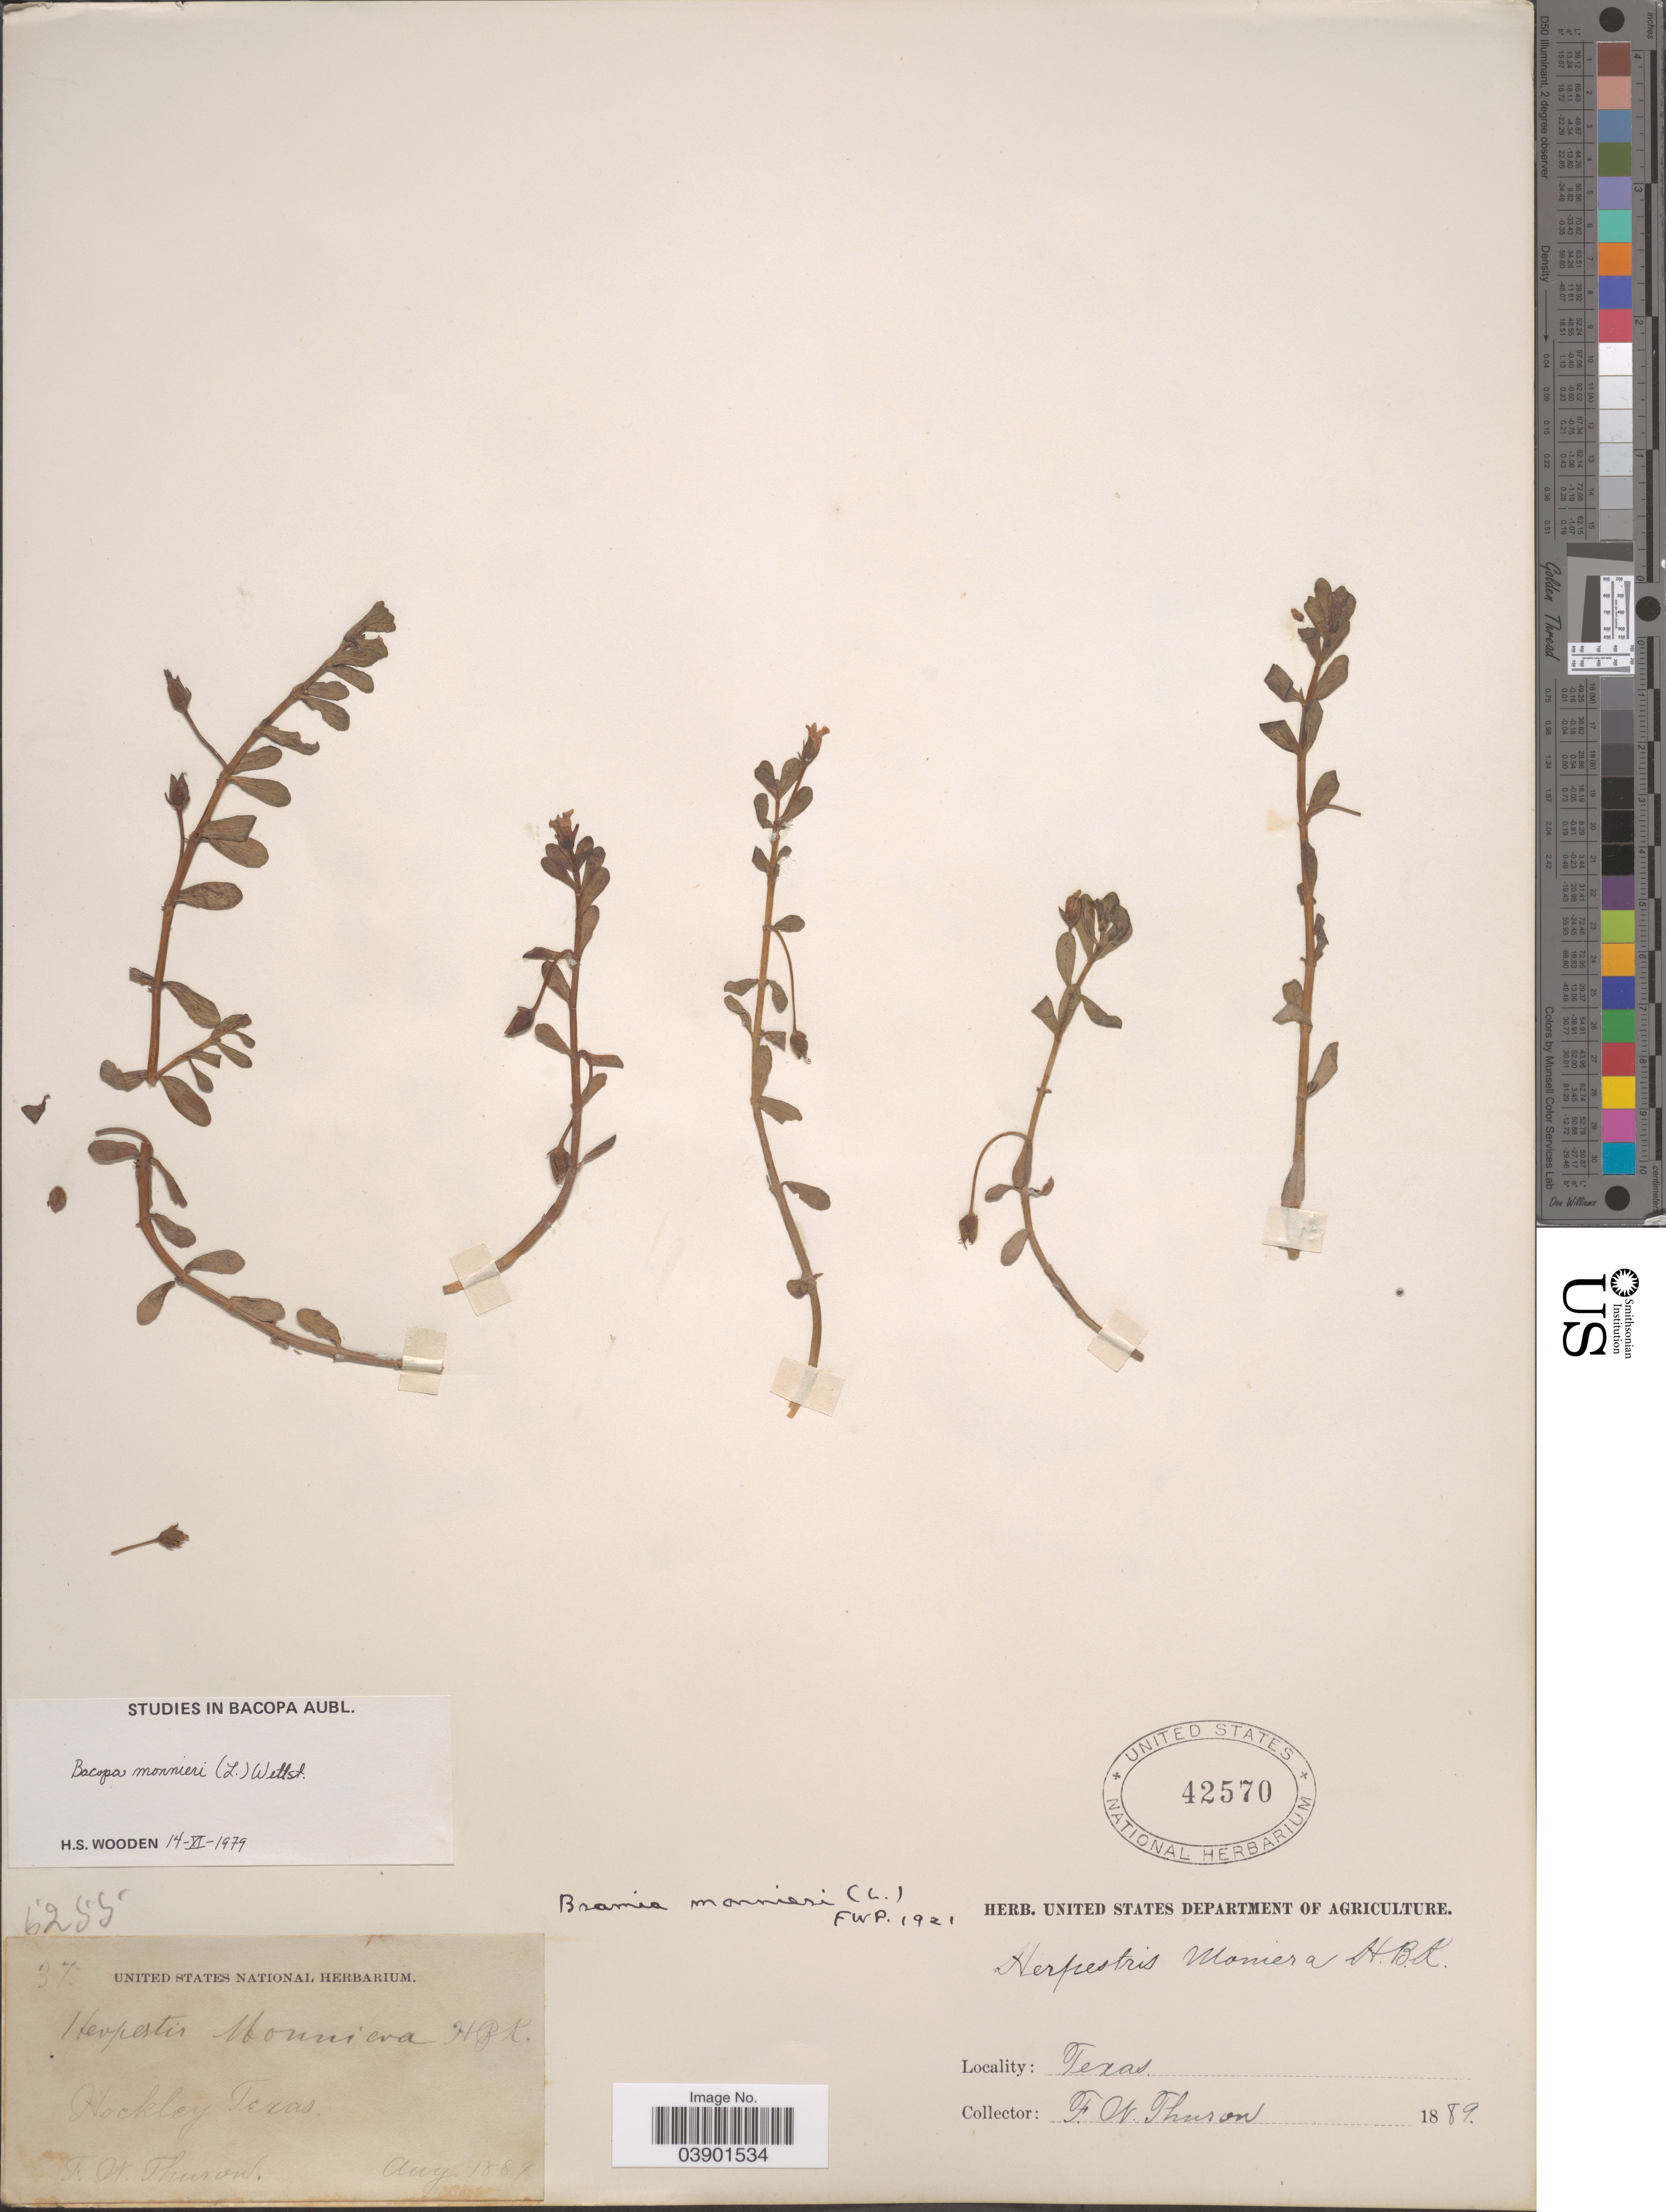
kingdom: Plantae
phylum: Tracheophyta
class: Magnoliopsida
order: Lamiales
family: Plantaginaceae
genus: Bacopa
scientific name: Bacopa monnieri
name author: (L.) Pennell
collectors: F. Thuron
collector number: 37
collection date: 1889-08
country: United States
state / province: Texas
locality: Hockley.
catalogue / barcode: US 42570